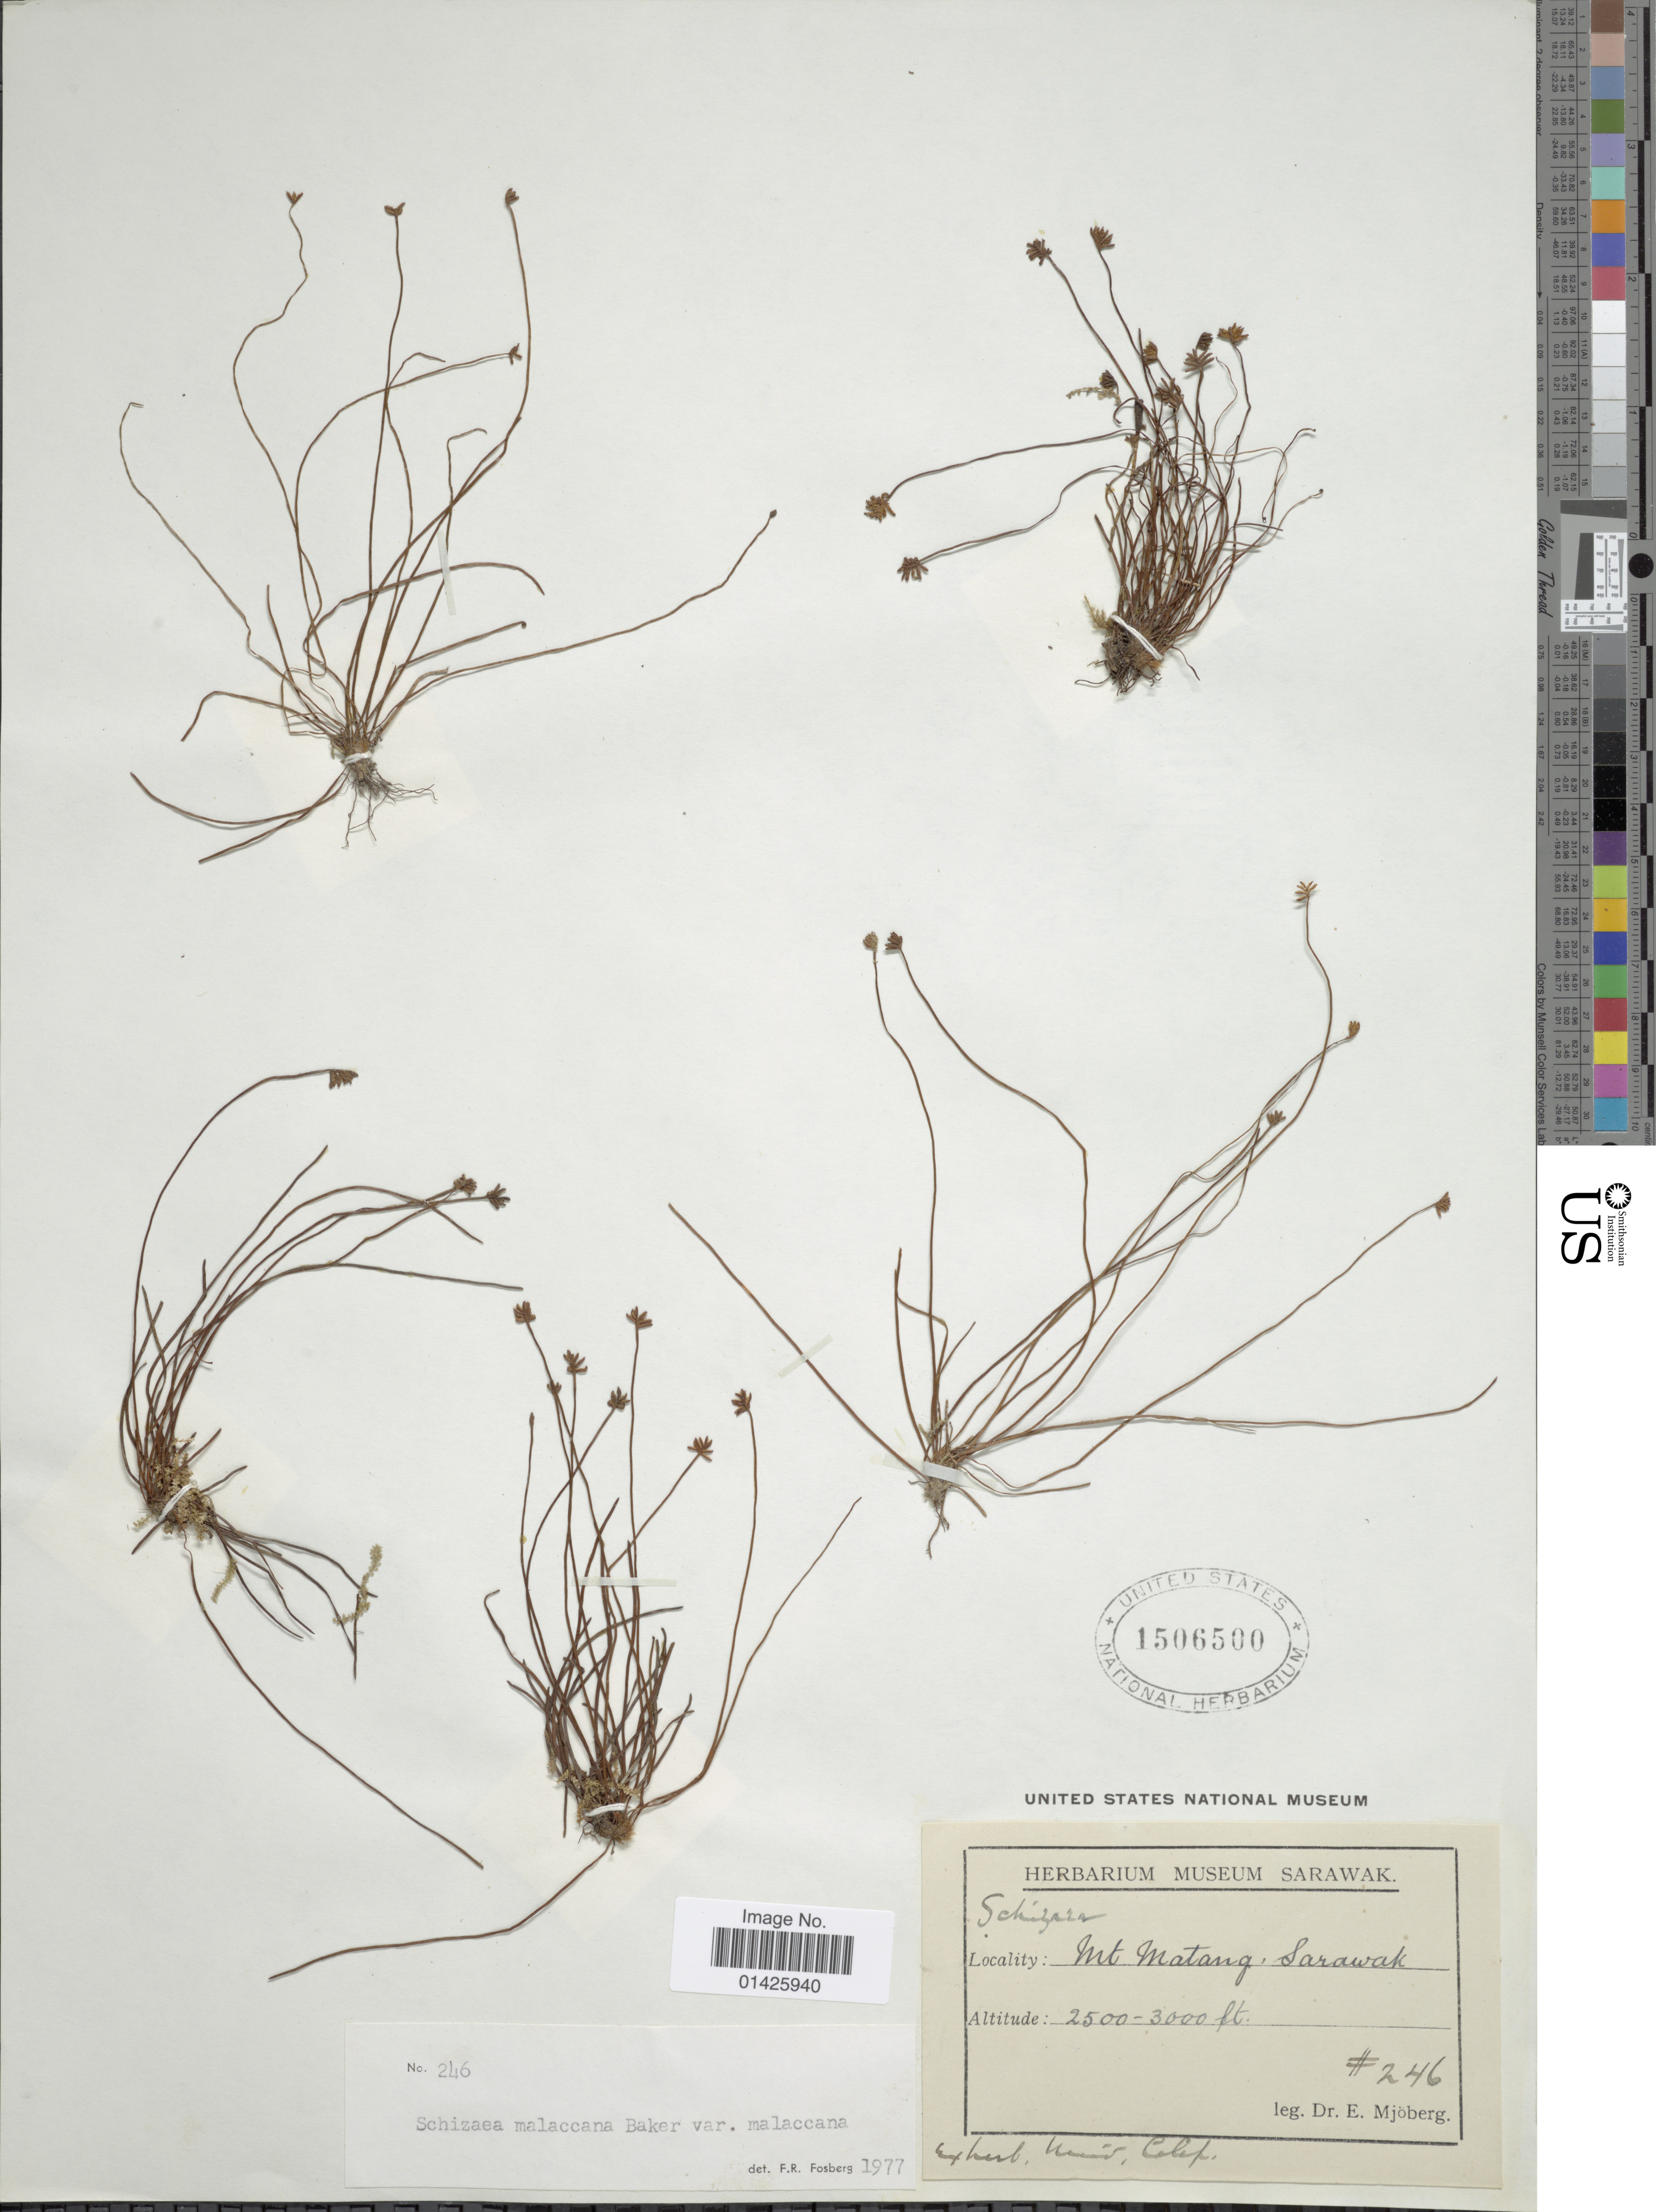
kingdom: Plantae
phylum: Tracheophyta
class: Polypodiopsida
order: Schizaeales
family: Schizaeaceae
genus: Schizaea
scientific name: Schizaea malaccana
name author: Baker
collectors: E. Mjoberg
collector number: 246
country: Malaysia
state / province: Sarawak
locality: Mt. Matang, Sarawak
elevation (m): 762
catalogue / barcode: US 1506500